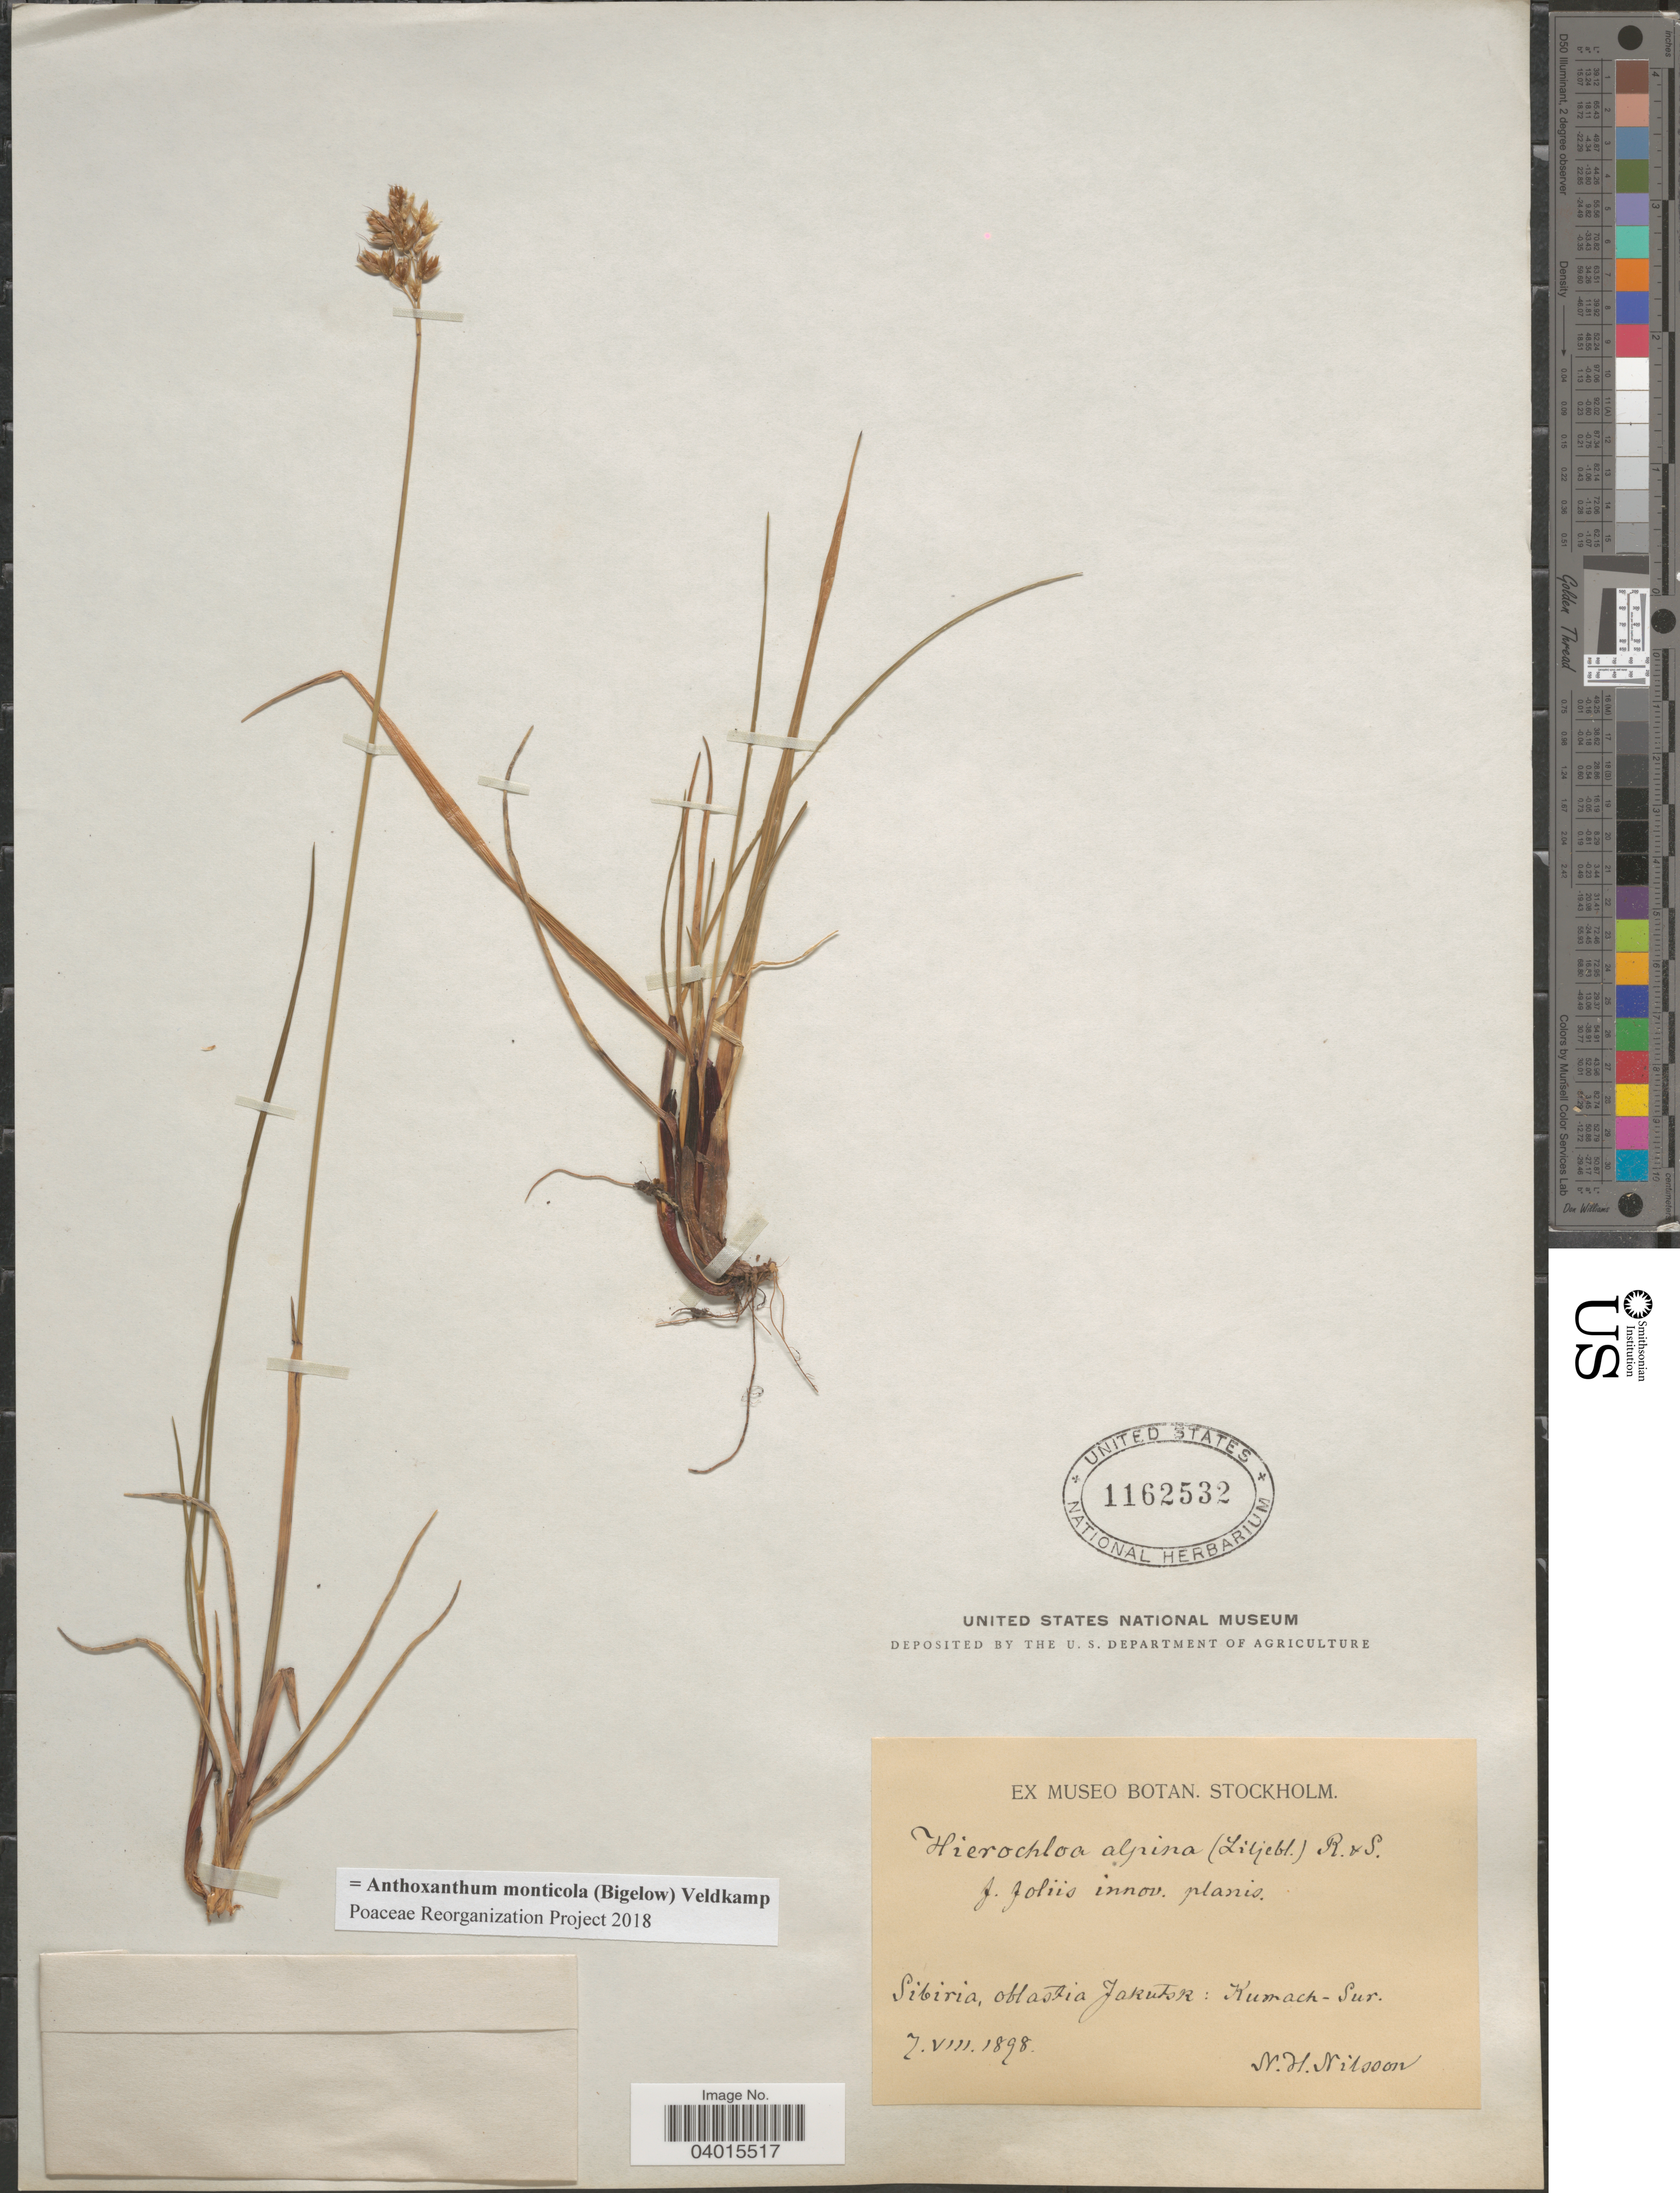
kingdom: Plantae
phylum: Tracheophyta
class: Liliopsida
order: Poales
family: Poaceae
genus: Anthoxanthum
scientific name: Anthoxanthum monticola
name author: (Bigelow) Veldkamp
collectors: N. H. Nilsson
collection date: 1898-08-07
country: Russian Federation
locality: Sibiria, oblastia Jakutsk: Kumach-Sur.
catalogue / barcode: US 1162532